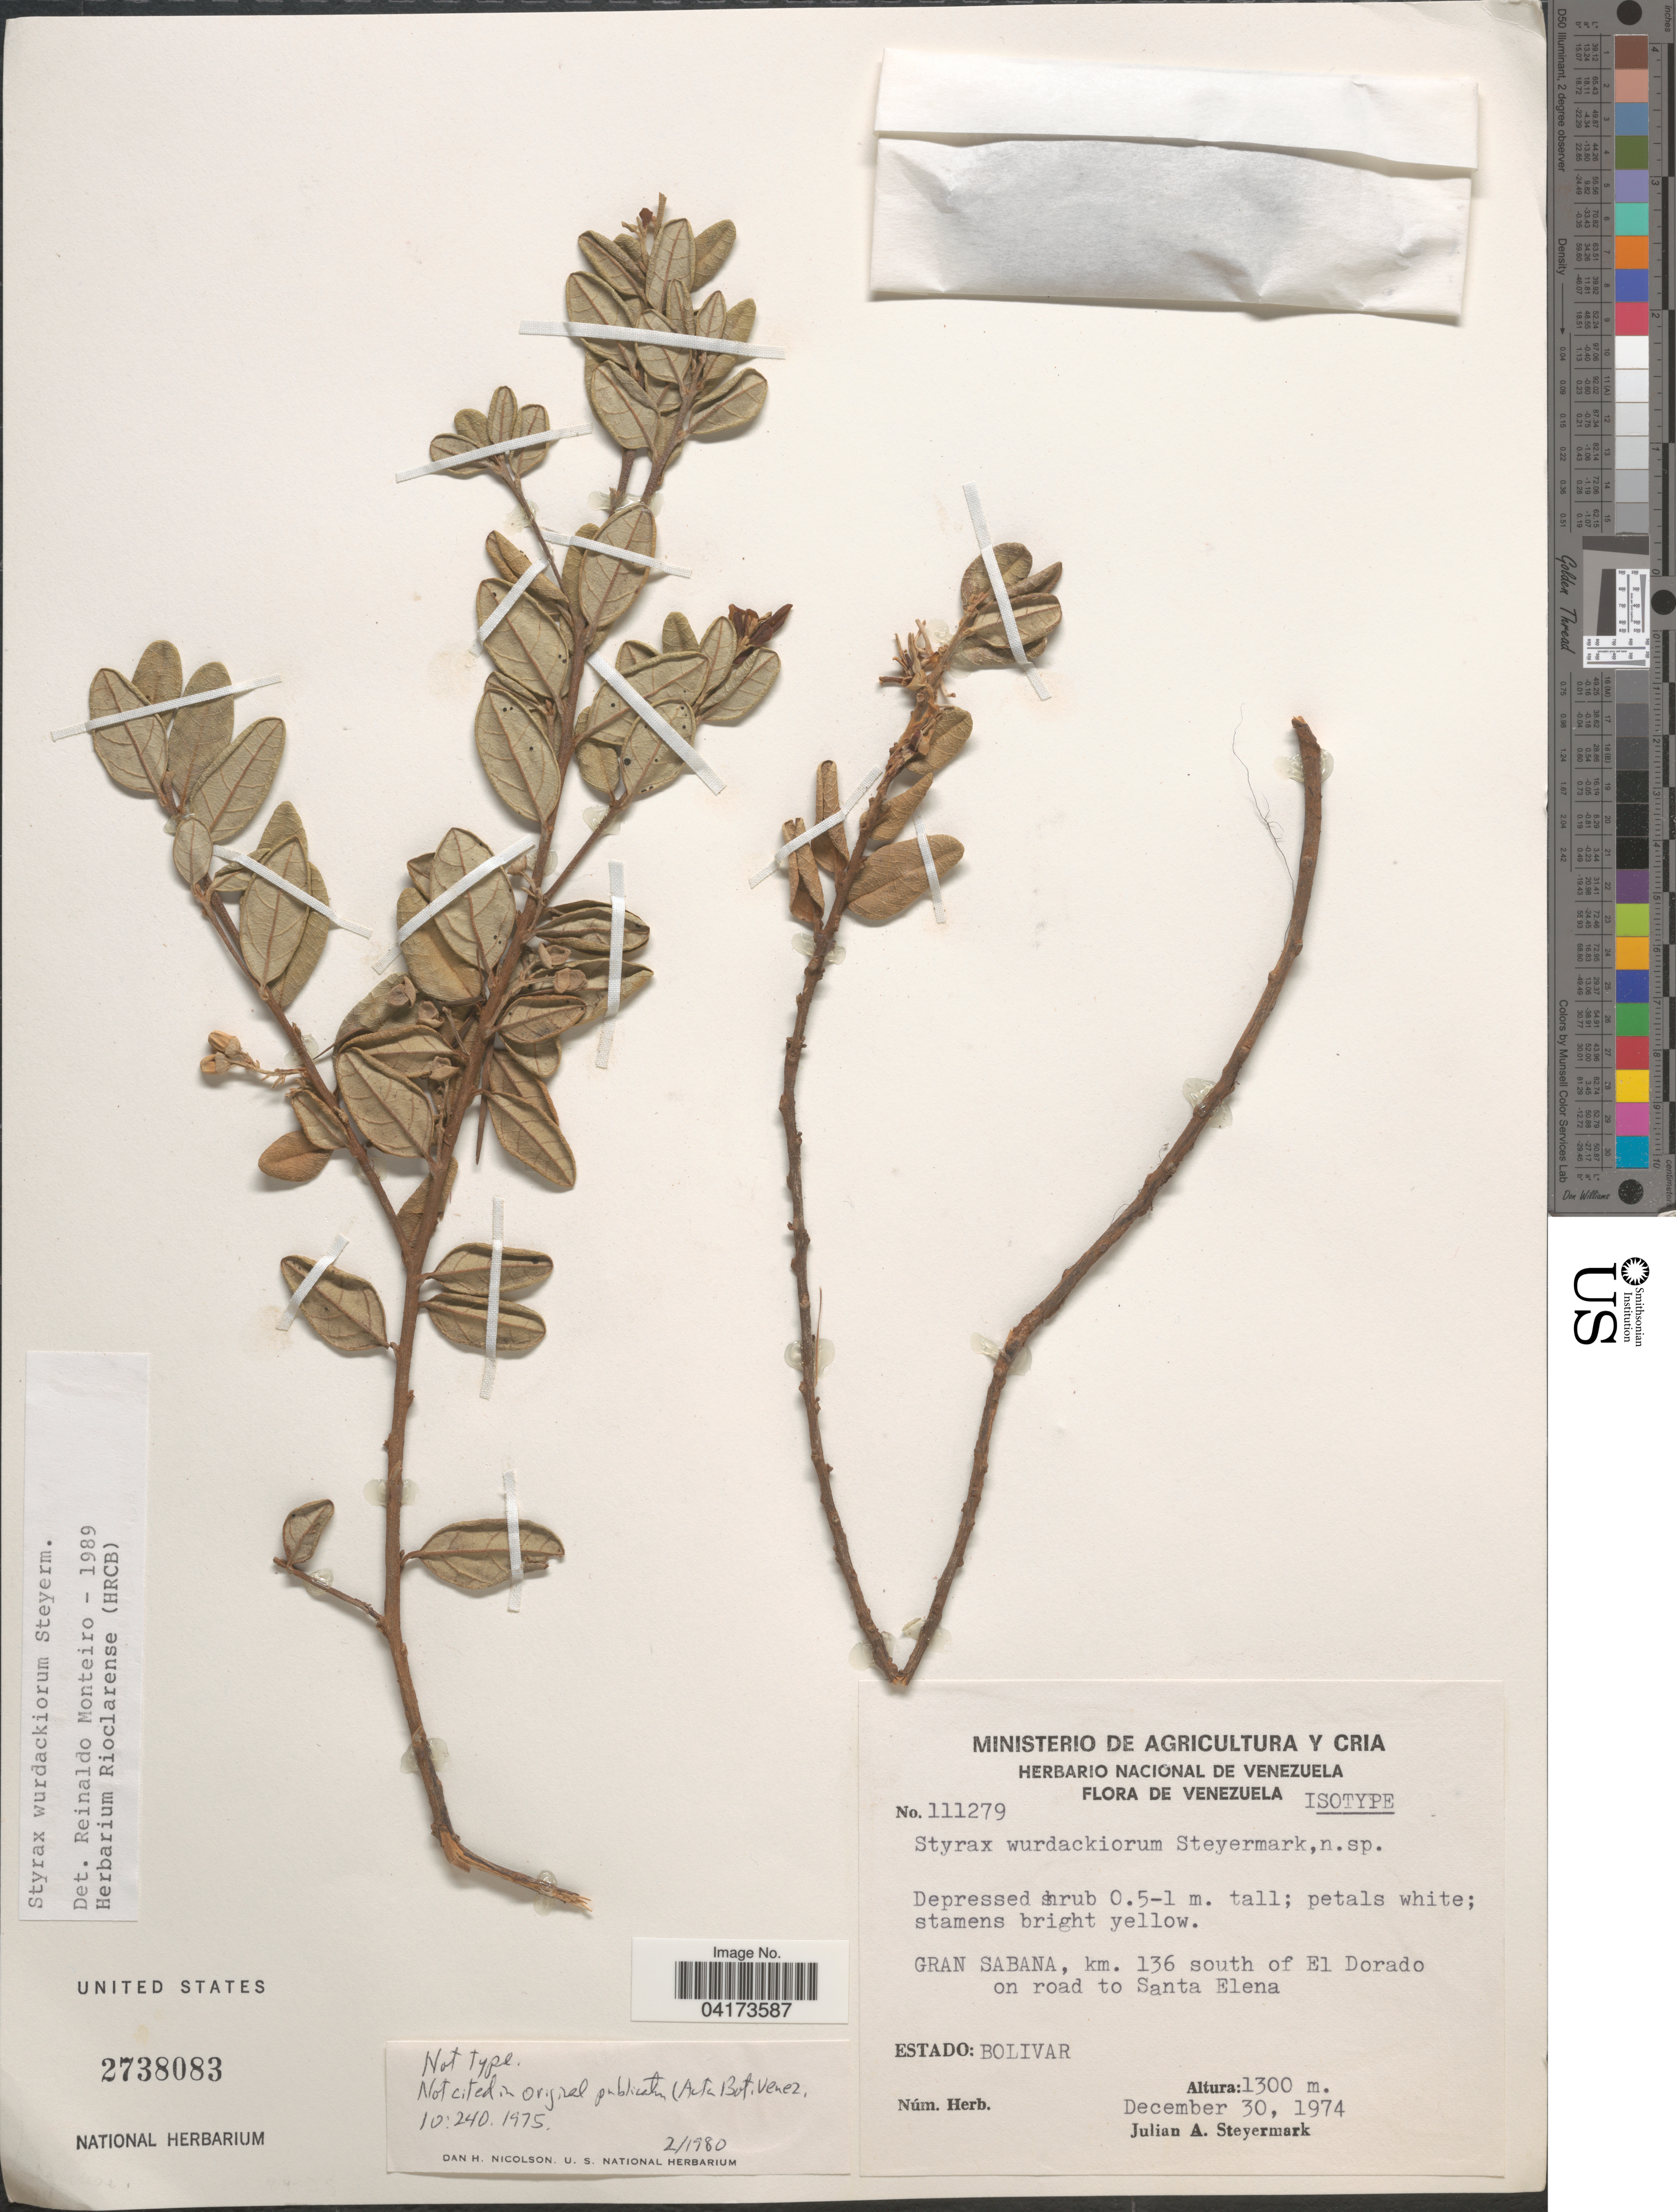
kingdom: Plantae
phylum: Tracheophyta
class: Magnoliopsida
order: Ericales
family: Styracaceae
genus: Styrax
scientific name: Styrax wurdackiorum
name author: Steyerm.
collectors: J. Steyermark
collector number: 111279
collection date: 1974-12-30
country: Venezuela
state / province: Bolivar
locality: Gran Sabana, km. 136 south of El Dorado on road to Santa Elena.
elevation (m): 1300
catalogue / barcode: US 2738083